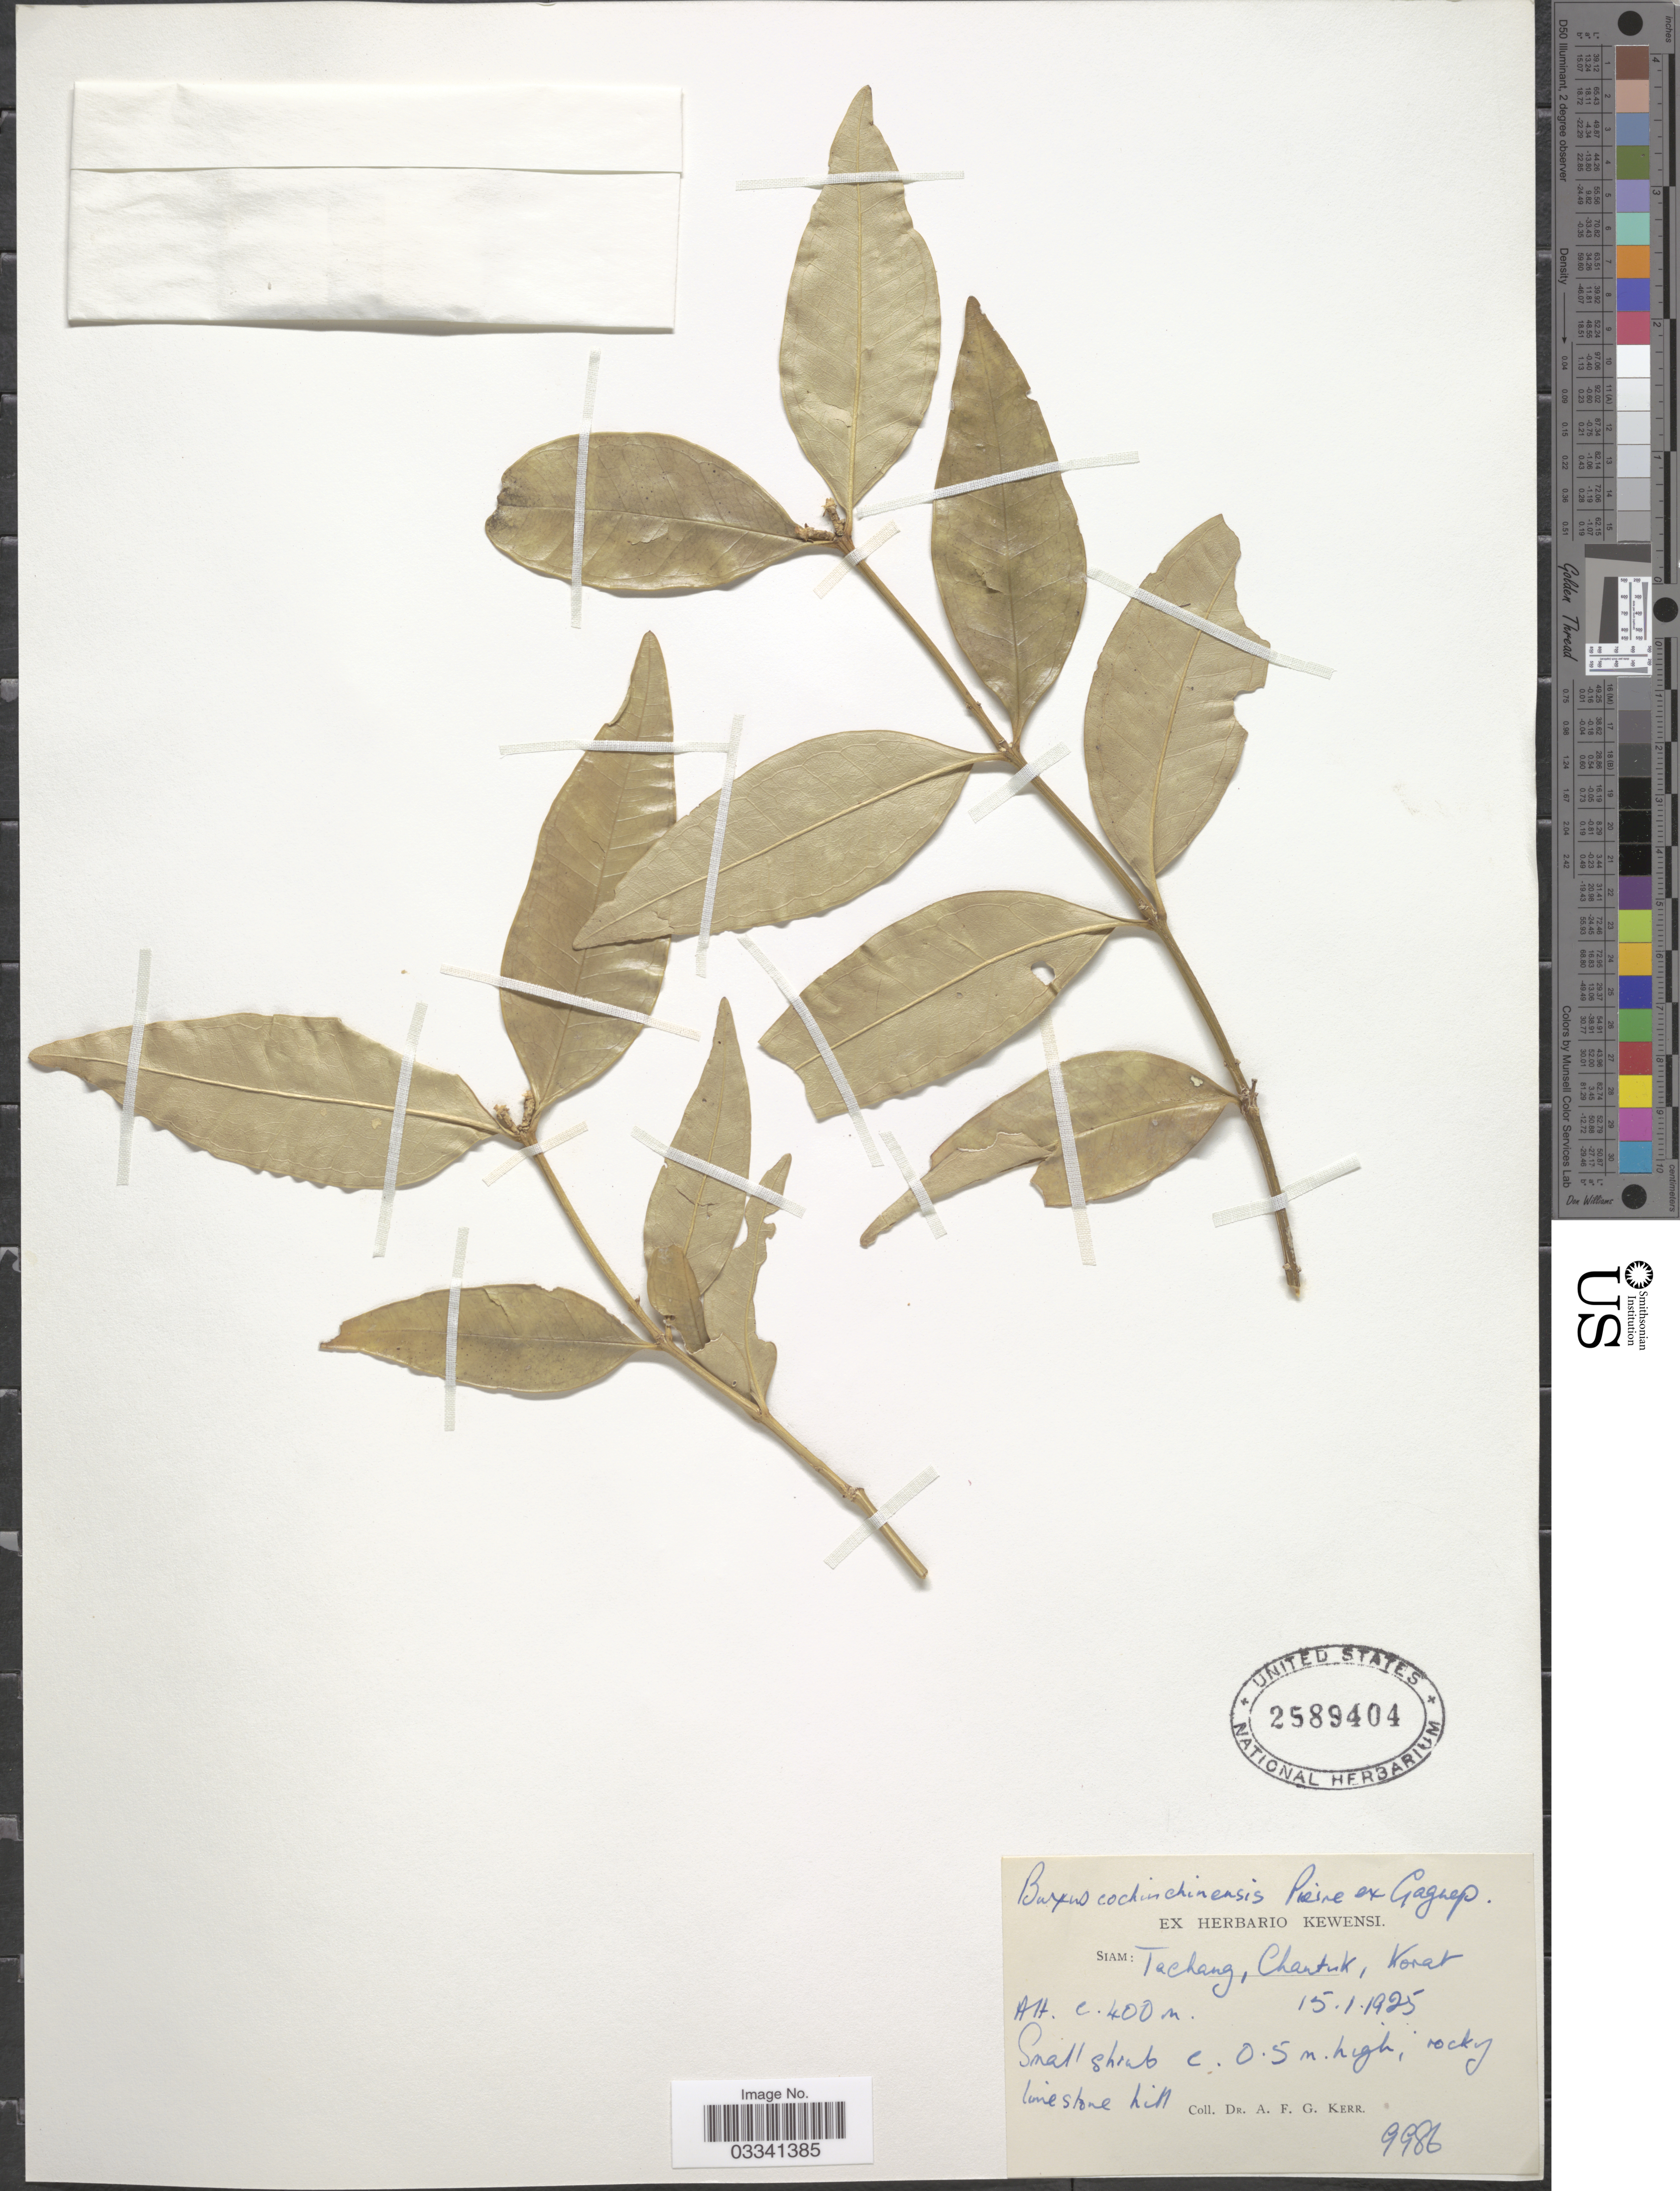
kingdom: Plantae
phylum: Tracheophyta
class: Magnoliopsida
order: Buxales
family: Buxaceae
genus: Buxus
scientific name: Buxus cochinchinensis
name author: Pierre ex Gagnep.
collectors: A. F. G. Kerr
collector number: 9986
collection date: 1925-01-15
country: Thailand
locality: Siam: Tachang, Chantuk, Korat.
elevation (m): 400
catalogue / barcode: US 2589404